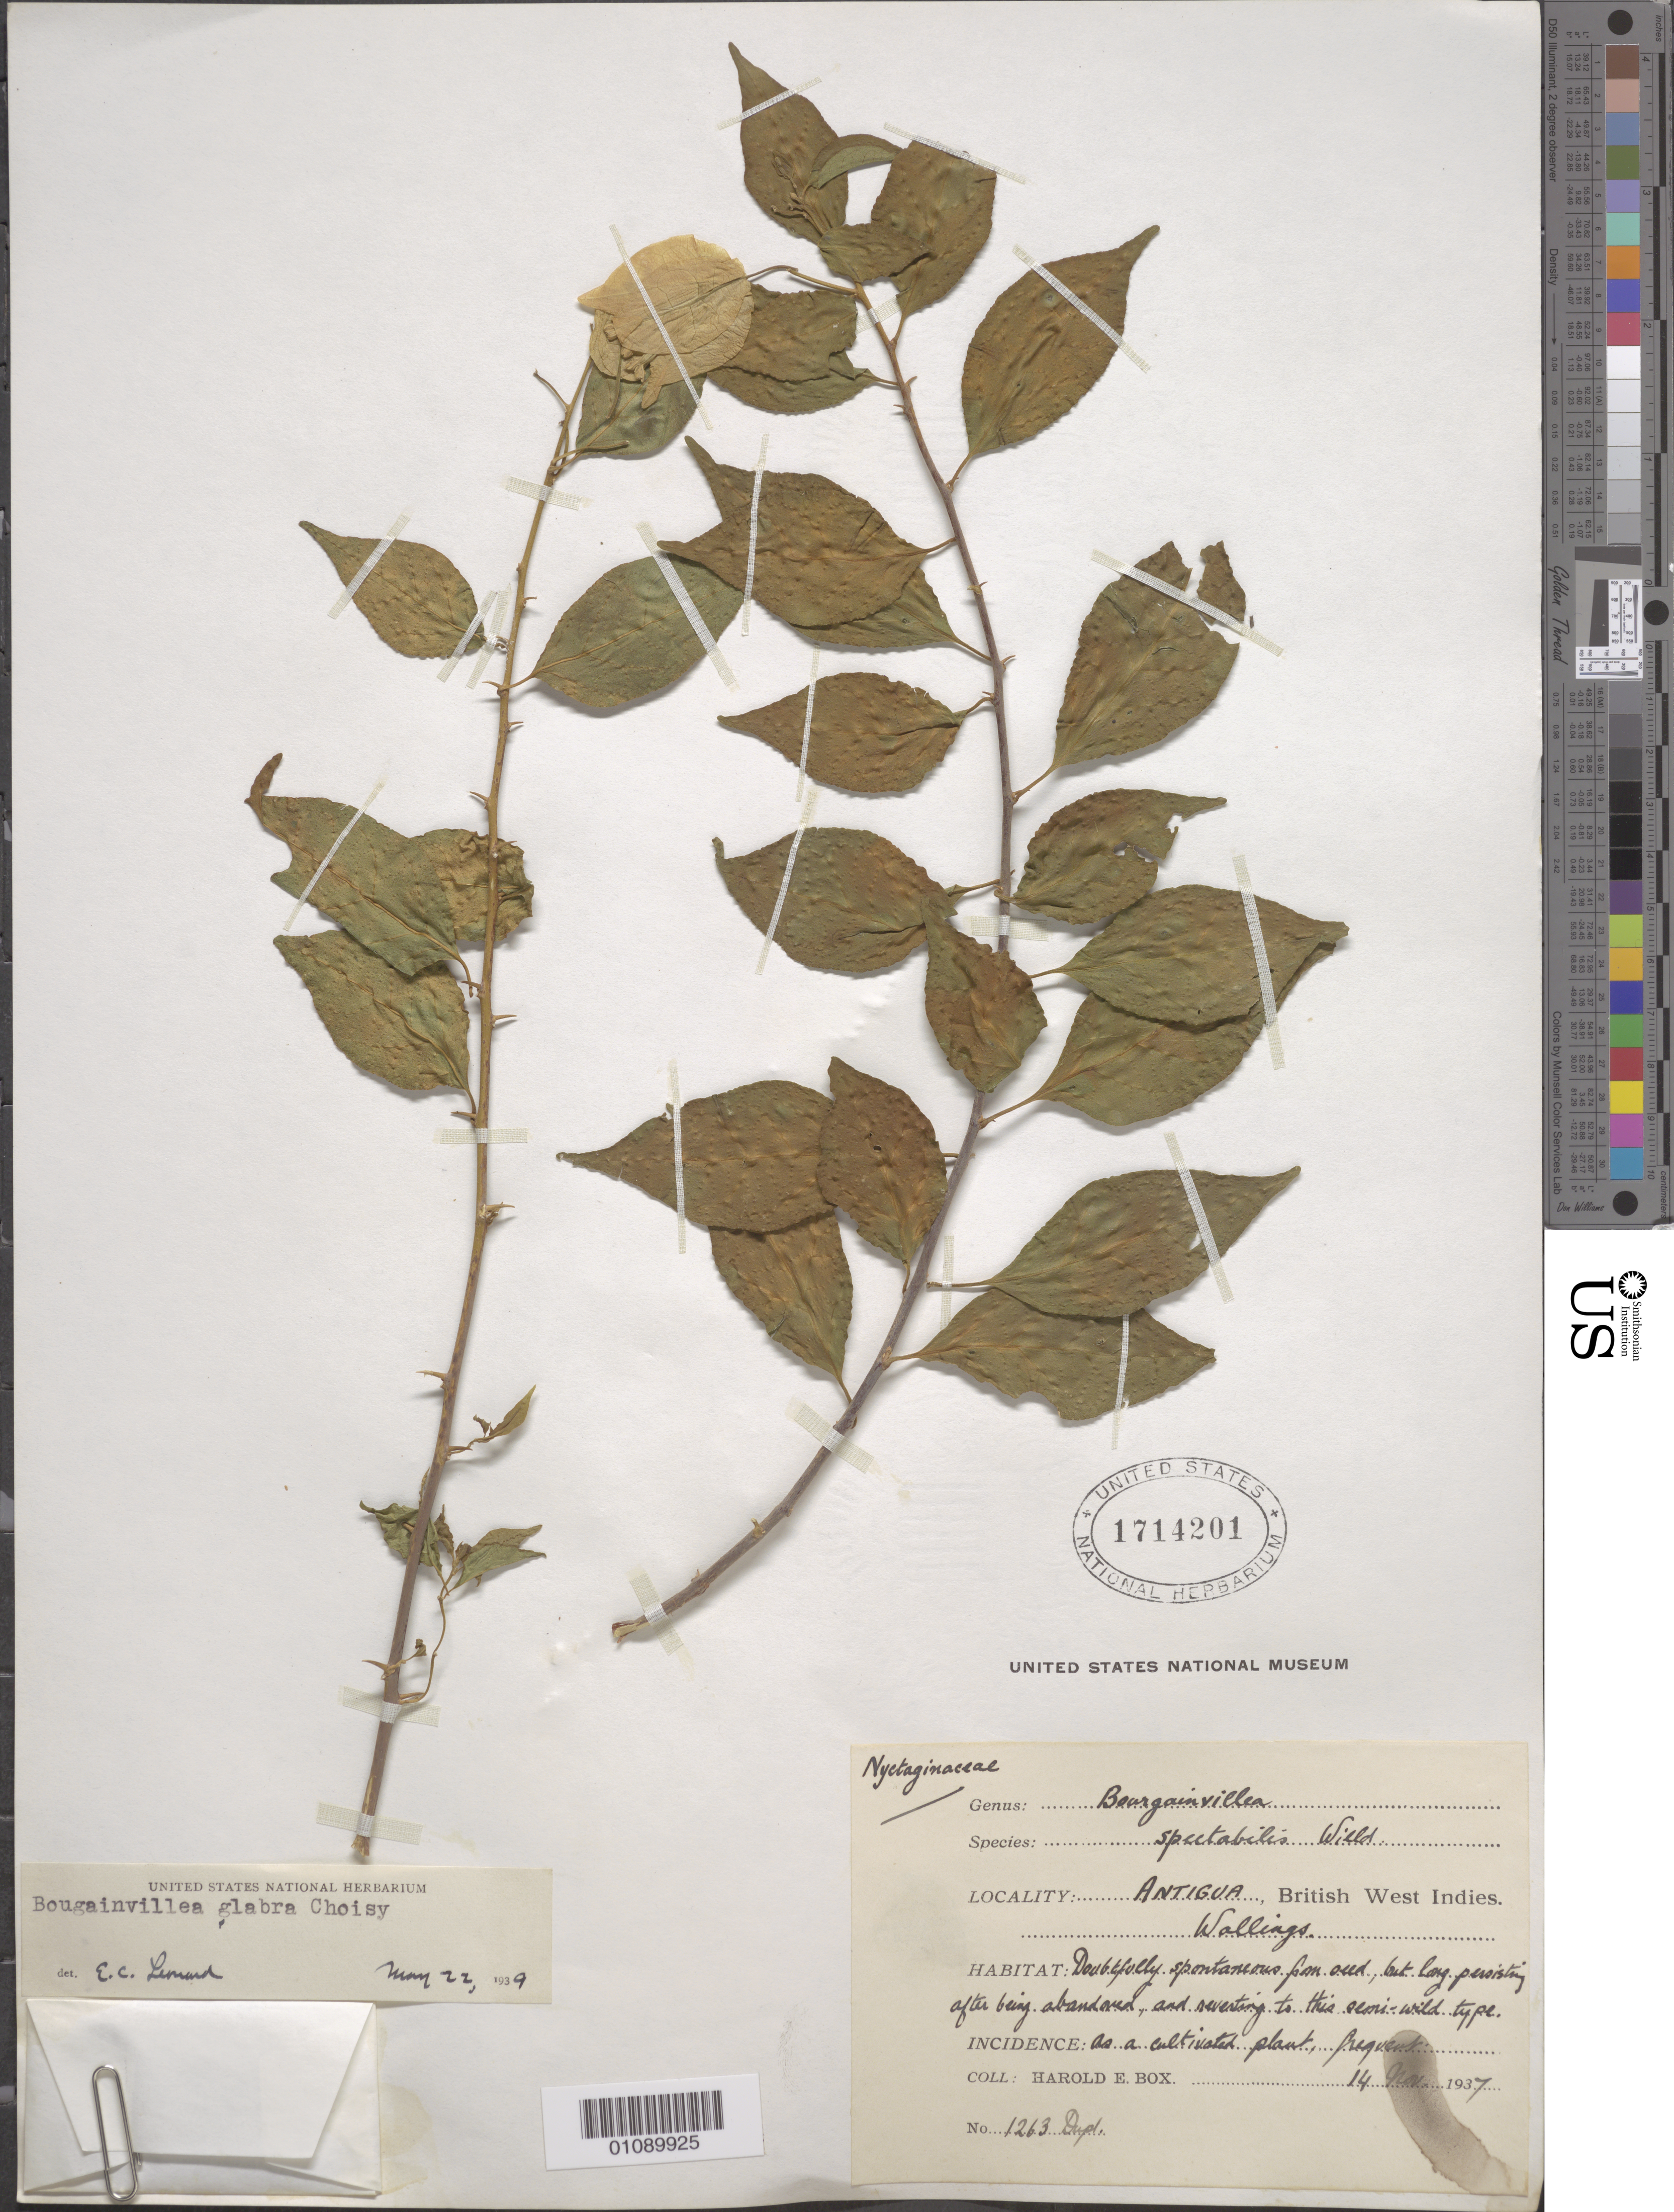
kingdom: Plantae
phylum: Tracheophyta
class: Magnoliopsida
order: Caryophyllales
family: Nyctaginaceae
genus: Bougainvillea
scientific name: Bougainvillea glabra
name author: Choisy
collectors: H. E. Box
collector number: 1263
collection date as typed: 14 Nov 1937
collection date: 1937-11-14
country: Antigua and Barbuda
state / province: Saint Mary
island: Antigua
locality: Wallings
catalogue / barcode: US 1714201